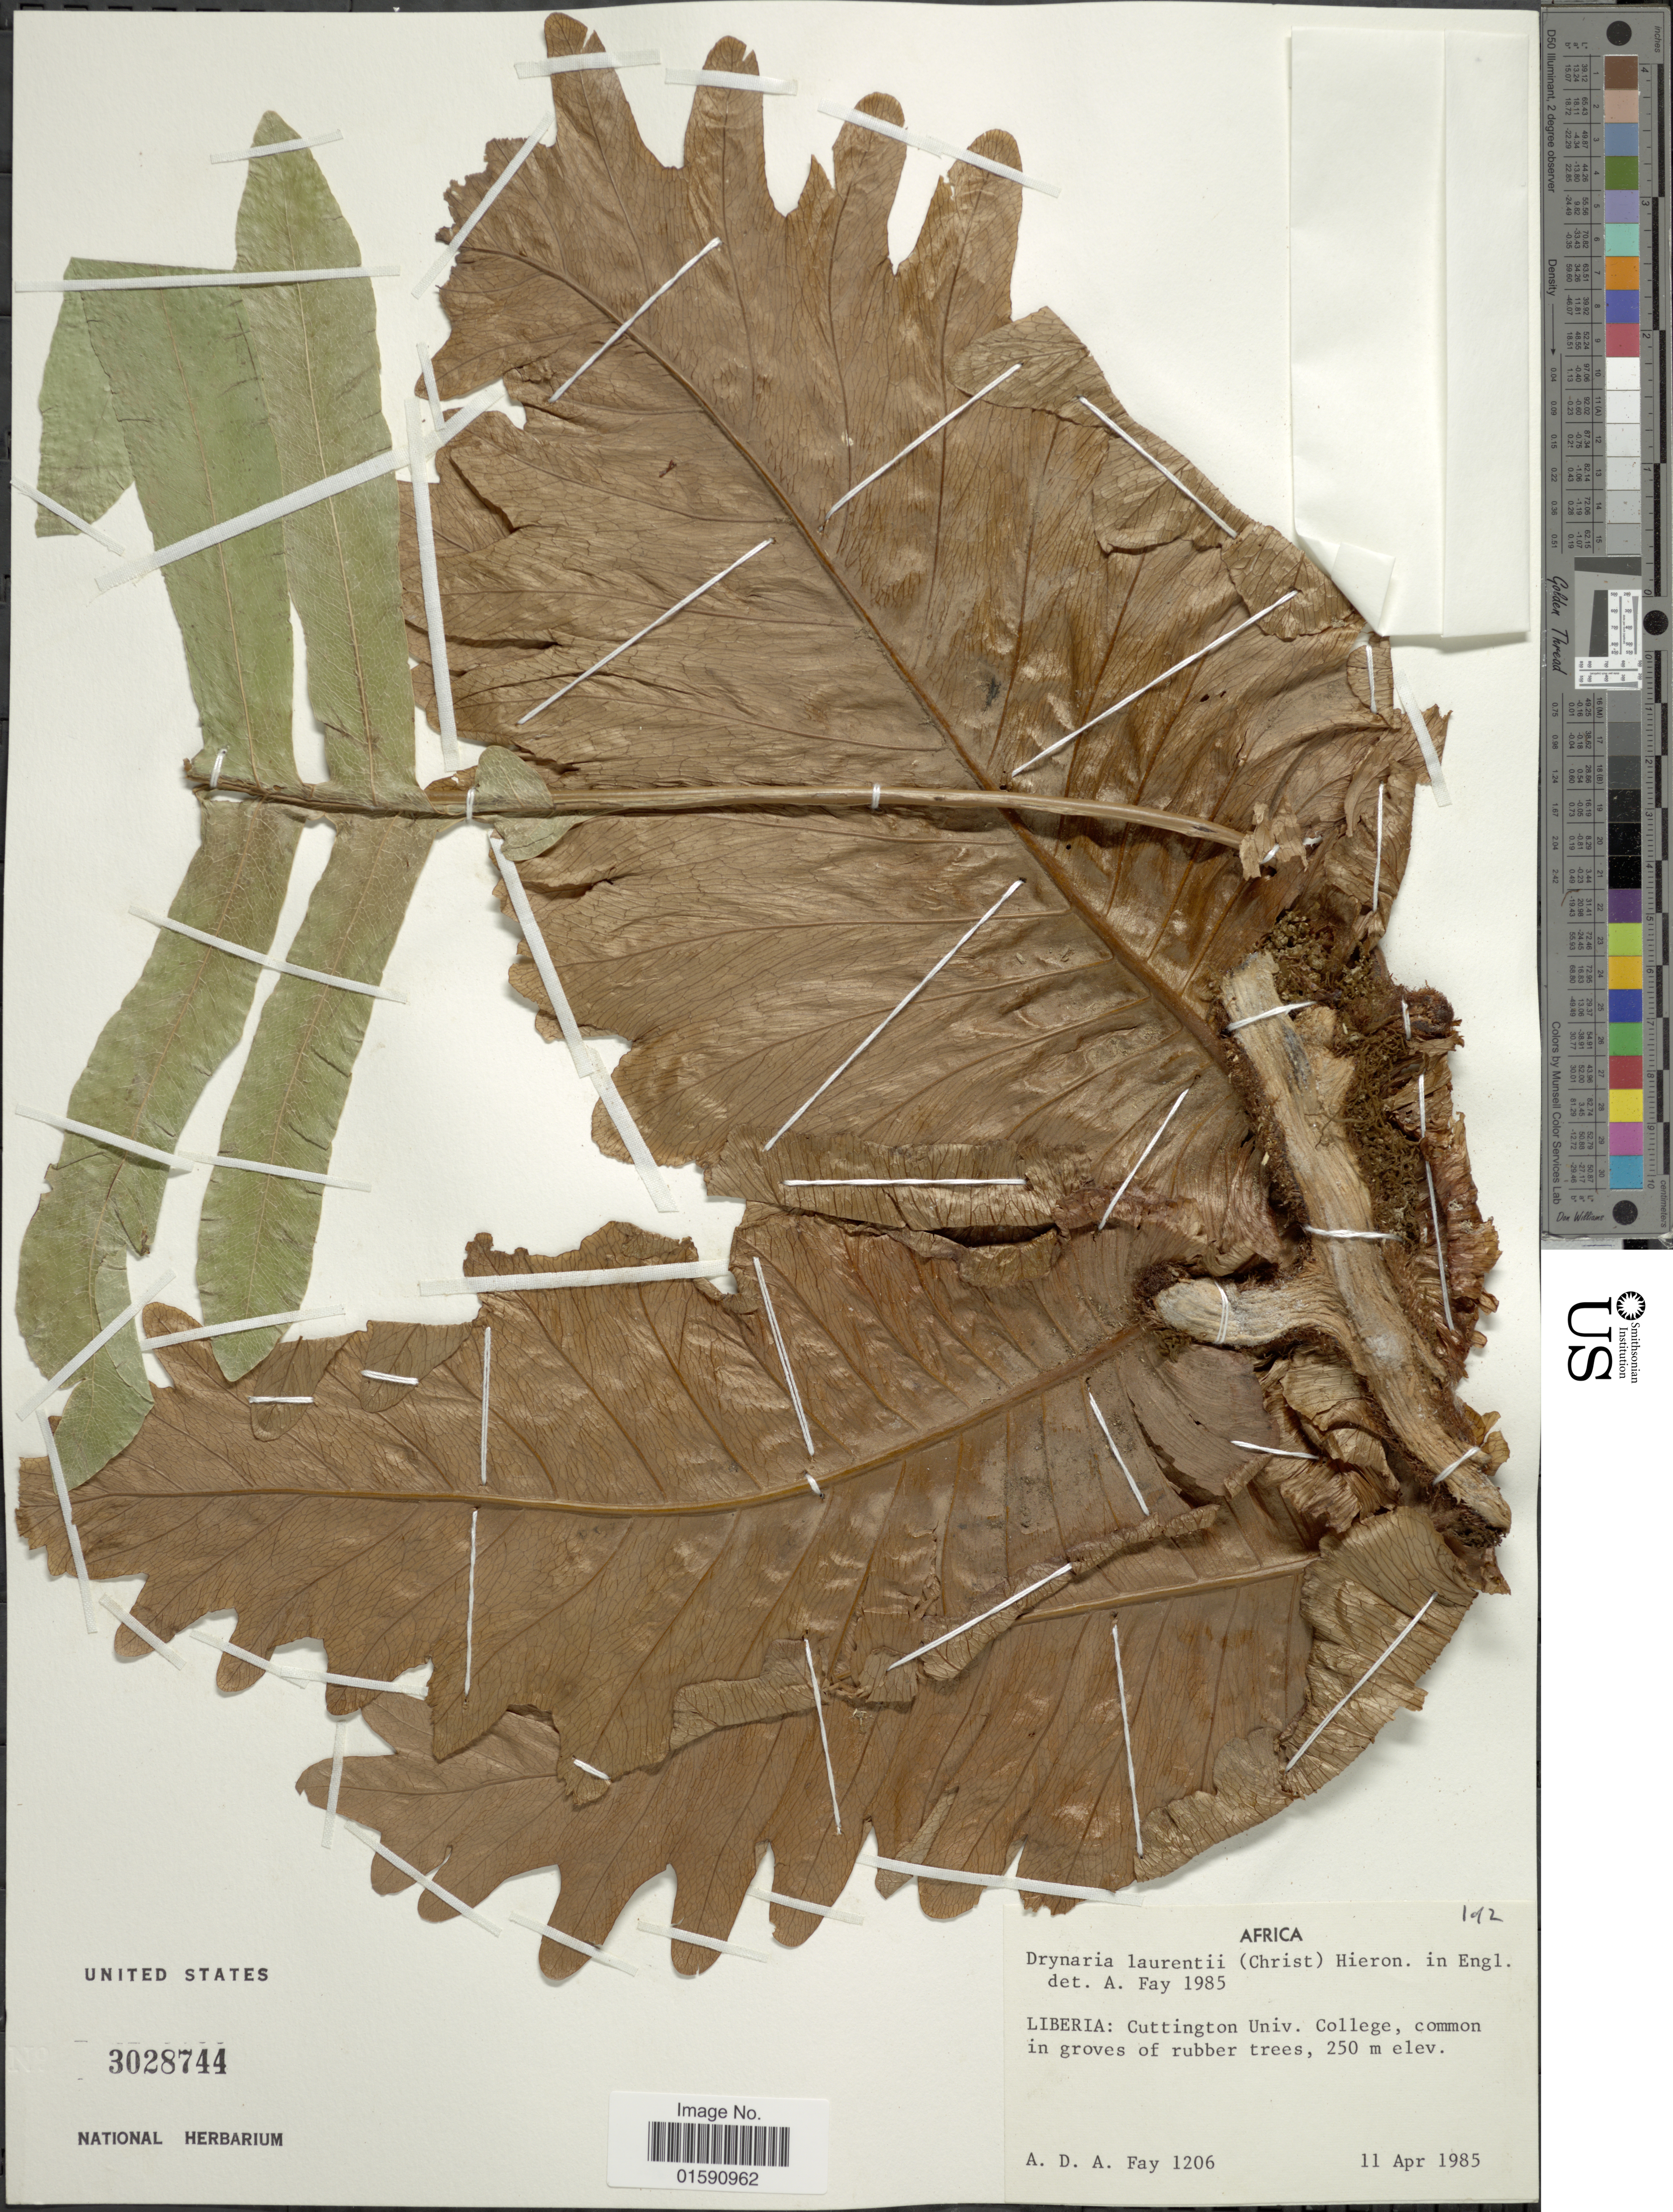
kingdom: Plantae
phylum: Tracheophyta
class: Polypodiopsida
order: Polypodiales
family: Polypodiaceae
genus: Drynaria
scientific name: Drynaria laurentii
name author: (Christ) Hieron.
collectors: A. Fay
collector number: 1206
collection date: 1985-04-11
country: Liberia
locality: Cuttington Univ. College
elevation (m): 250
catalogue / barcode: US 3028744